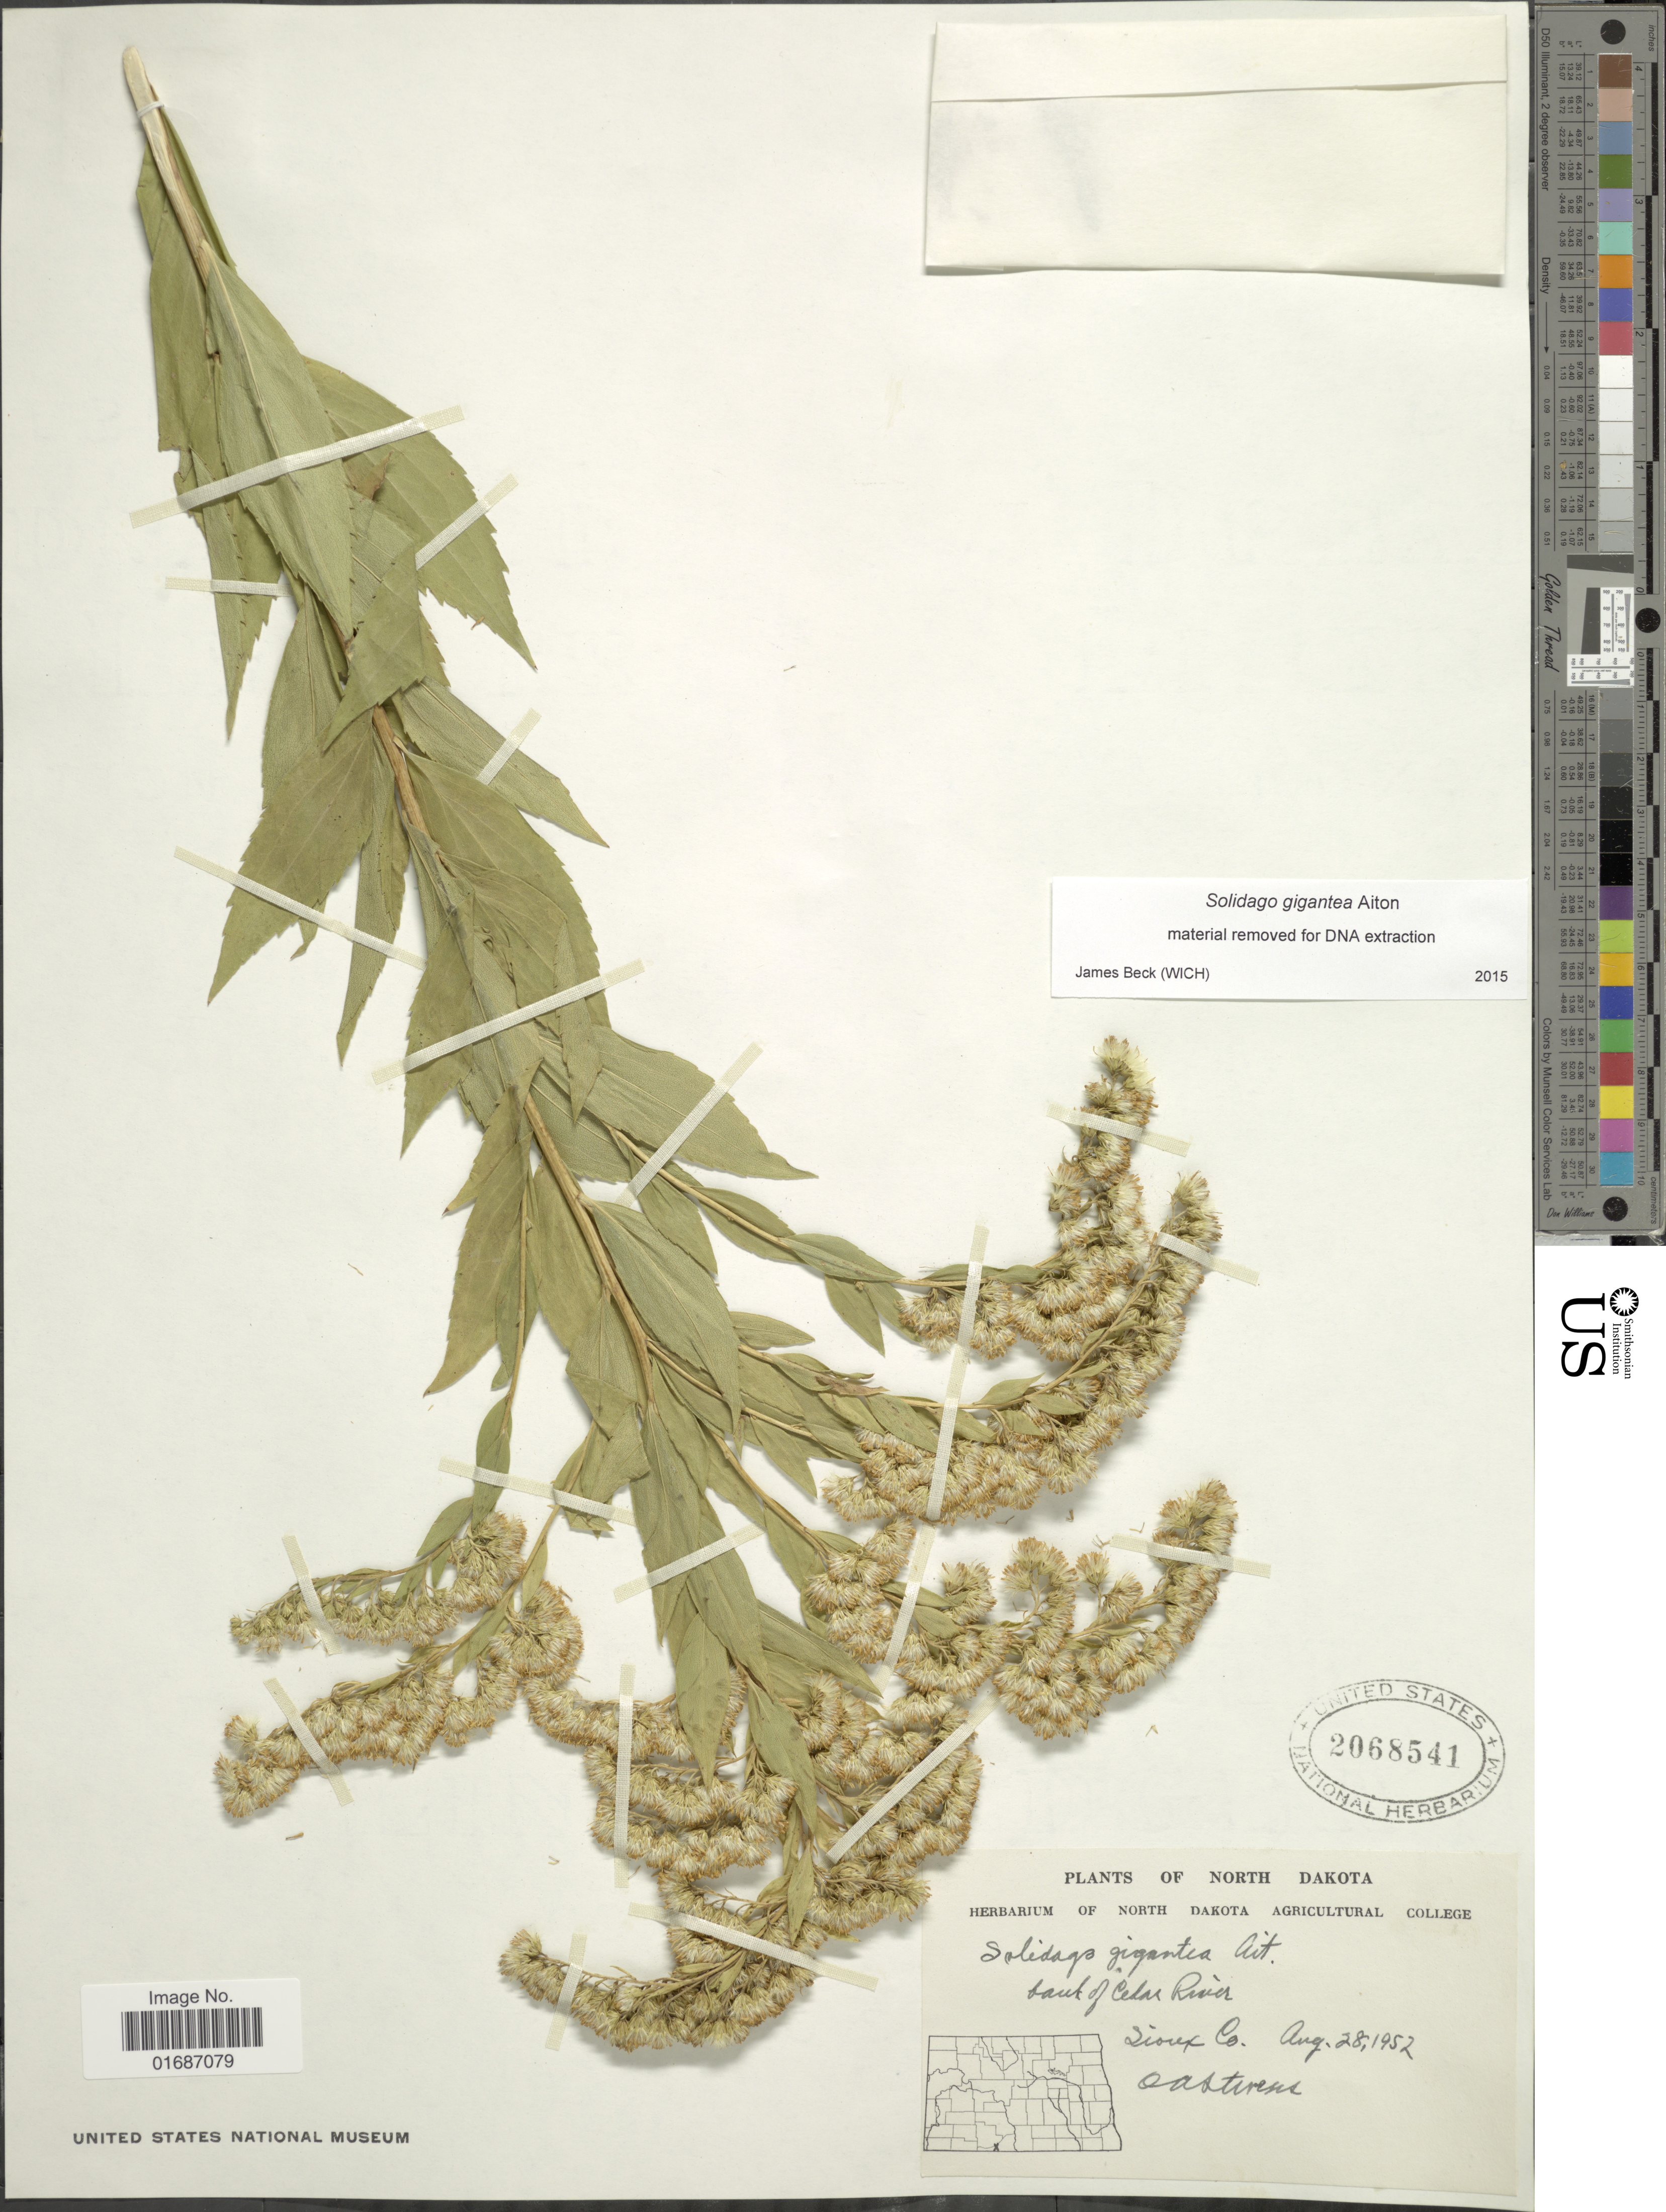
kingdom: Plantae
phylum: Tracheophyta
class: Magnoliopsida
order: Asterales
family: Asteraceae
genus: Solidago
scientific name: Solidago gigantea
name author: Aiton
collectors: O. A. Stevens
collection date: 1952-08-28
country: United States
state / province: North Dakota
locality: Bank of Cedar River, Sioux Co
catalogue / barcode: US 2068541